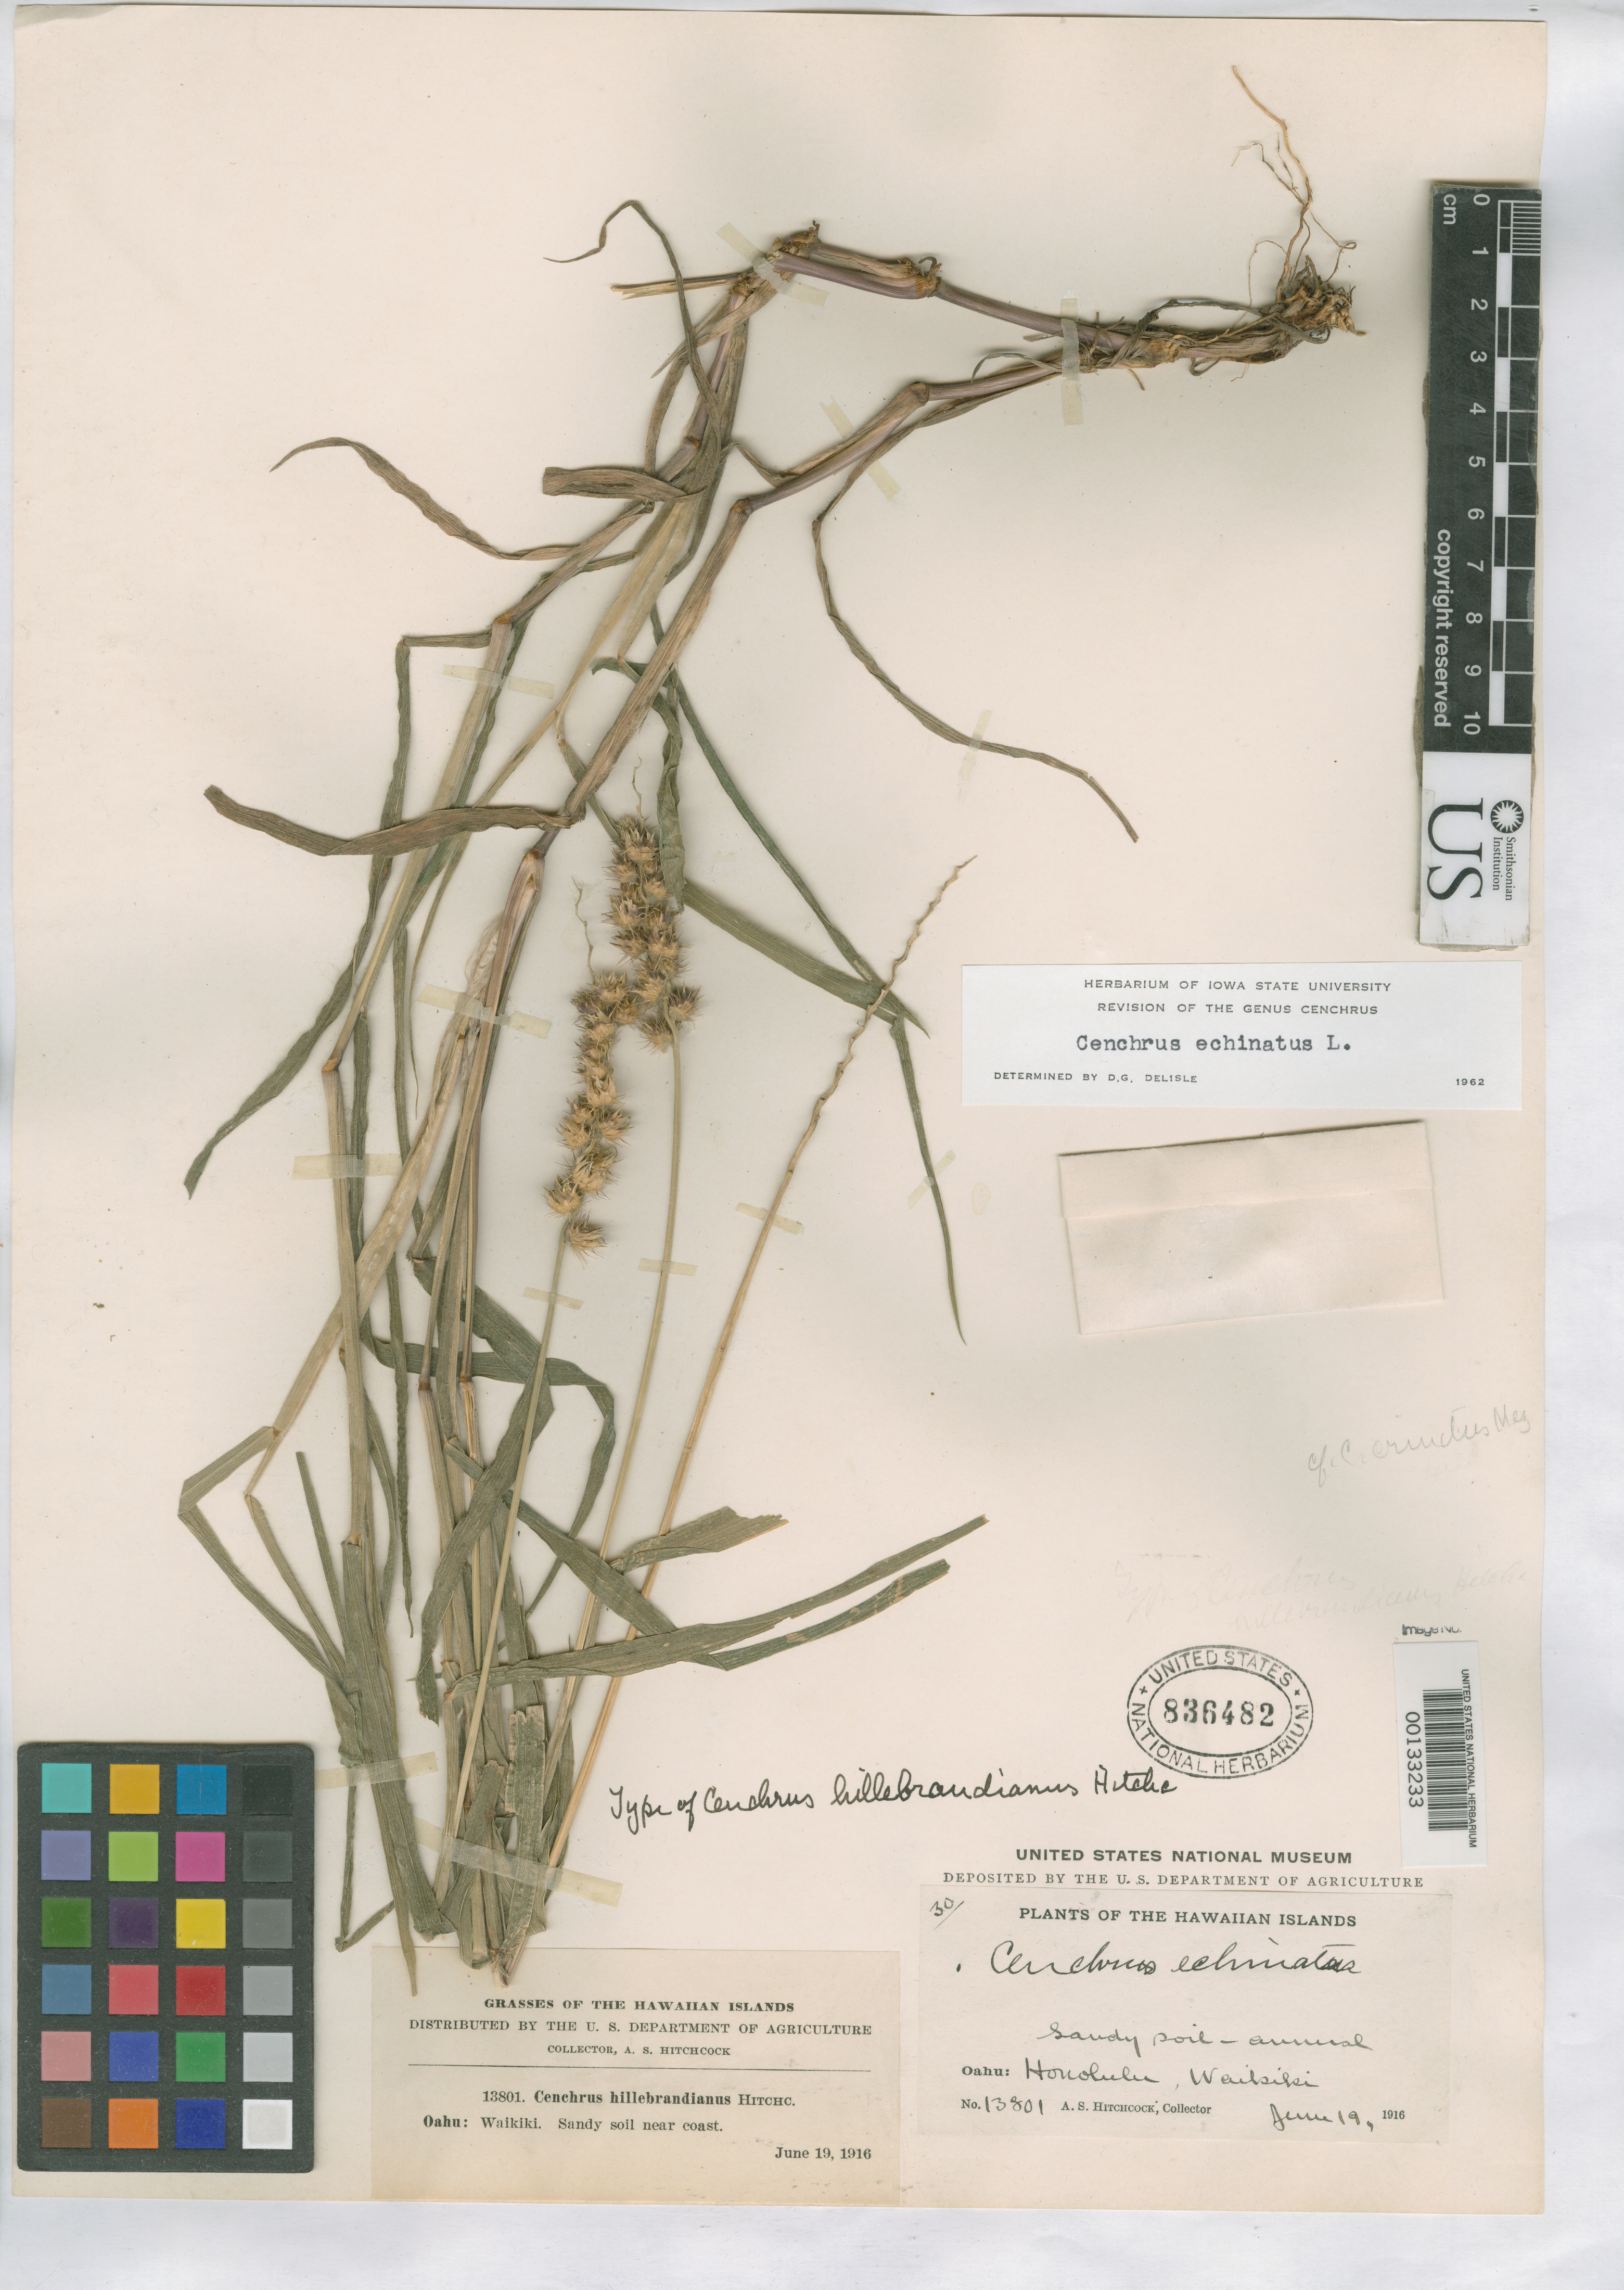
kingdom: Plantae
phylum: Tracheophyta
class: Liliopsida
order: Poales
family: Poaceae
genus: Cenchrus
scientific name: Cenchrus hillebrandianus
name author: Hitchc.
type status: Holotype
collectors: A. S. Hitchcock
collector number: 13801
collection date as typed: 19 Jun 1916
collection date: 1916-06-19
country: United States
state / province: Hawaii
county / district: Honolulu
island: Oahu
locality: Waikiki.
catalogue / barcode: US 836482